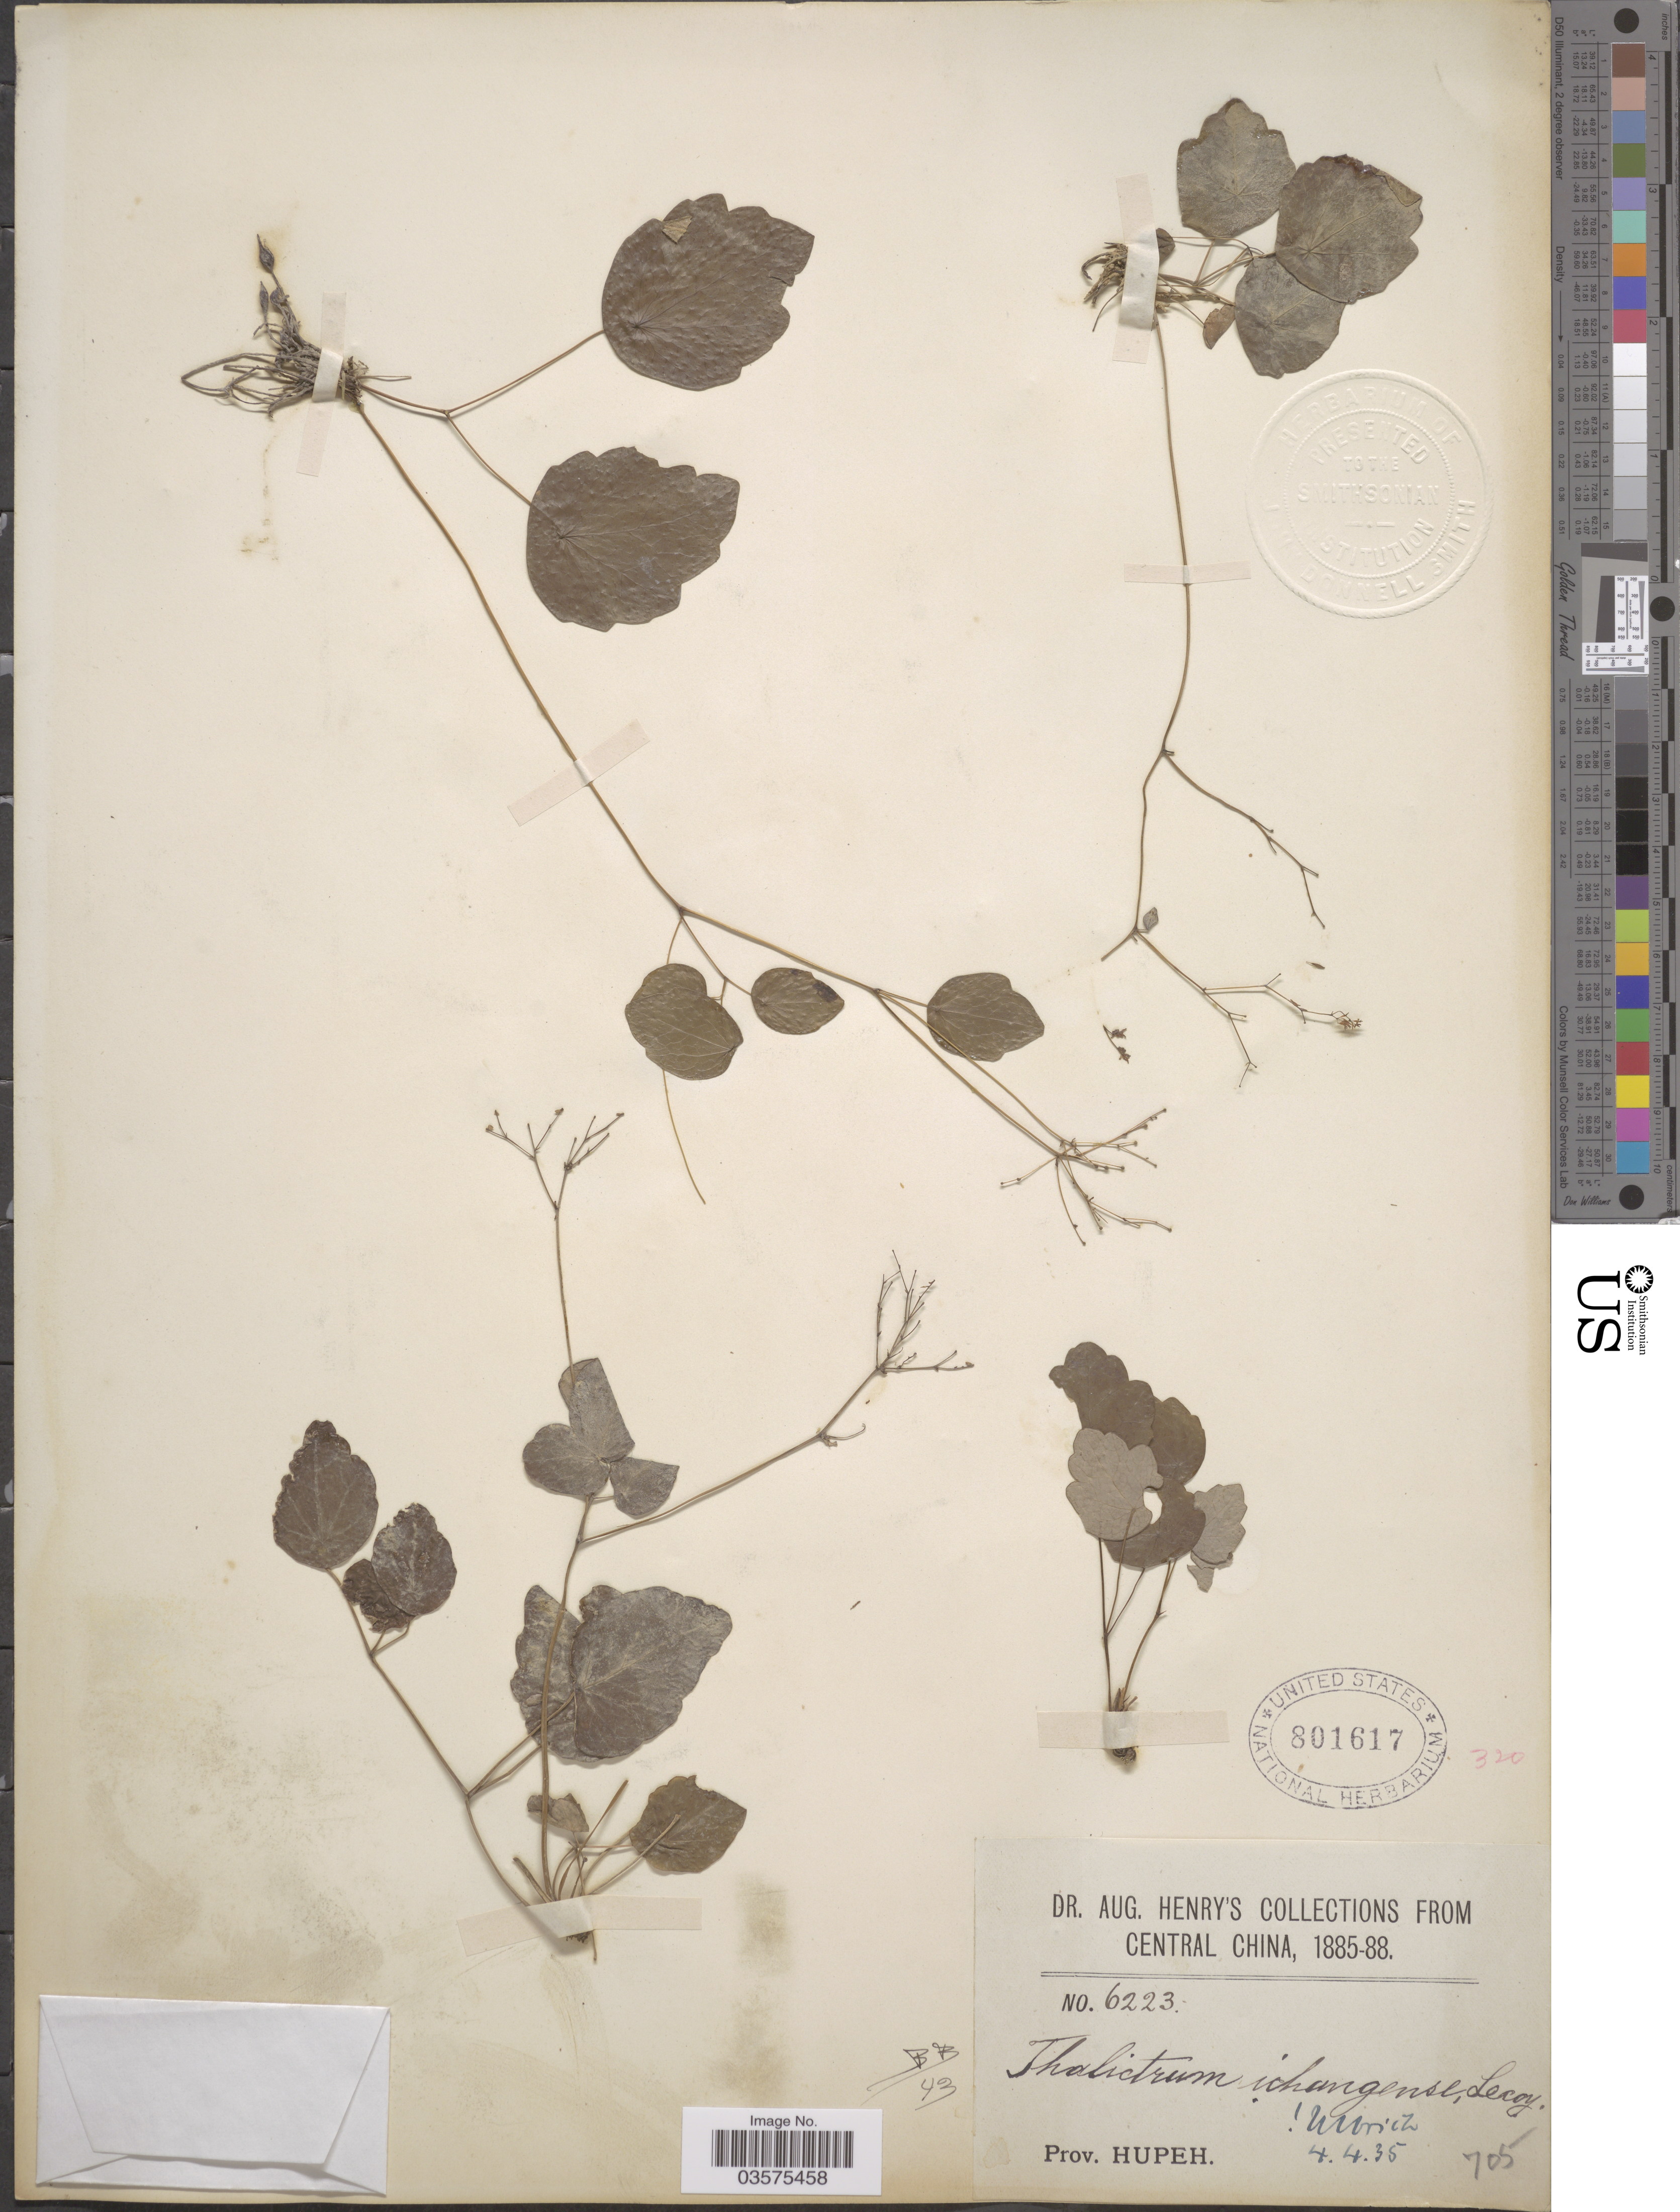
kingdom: Plantae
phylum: Tracheophyta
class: Magnoliopsida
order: Ranunculales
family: Ranunculaceae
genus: Thalictrum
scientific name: Thalictrum ichangense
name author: Lecoy. ex Oliv.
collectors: A. Henry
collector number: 6223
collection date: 1885/1888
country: China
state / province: Hubei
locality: Central China. Hupeh.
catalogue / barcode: US 801617